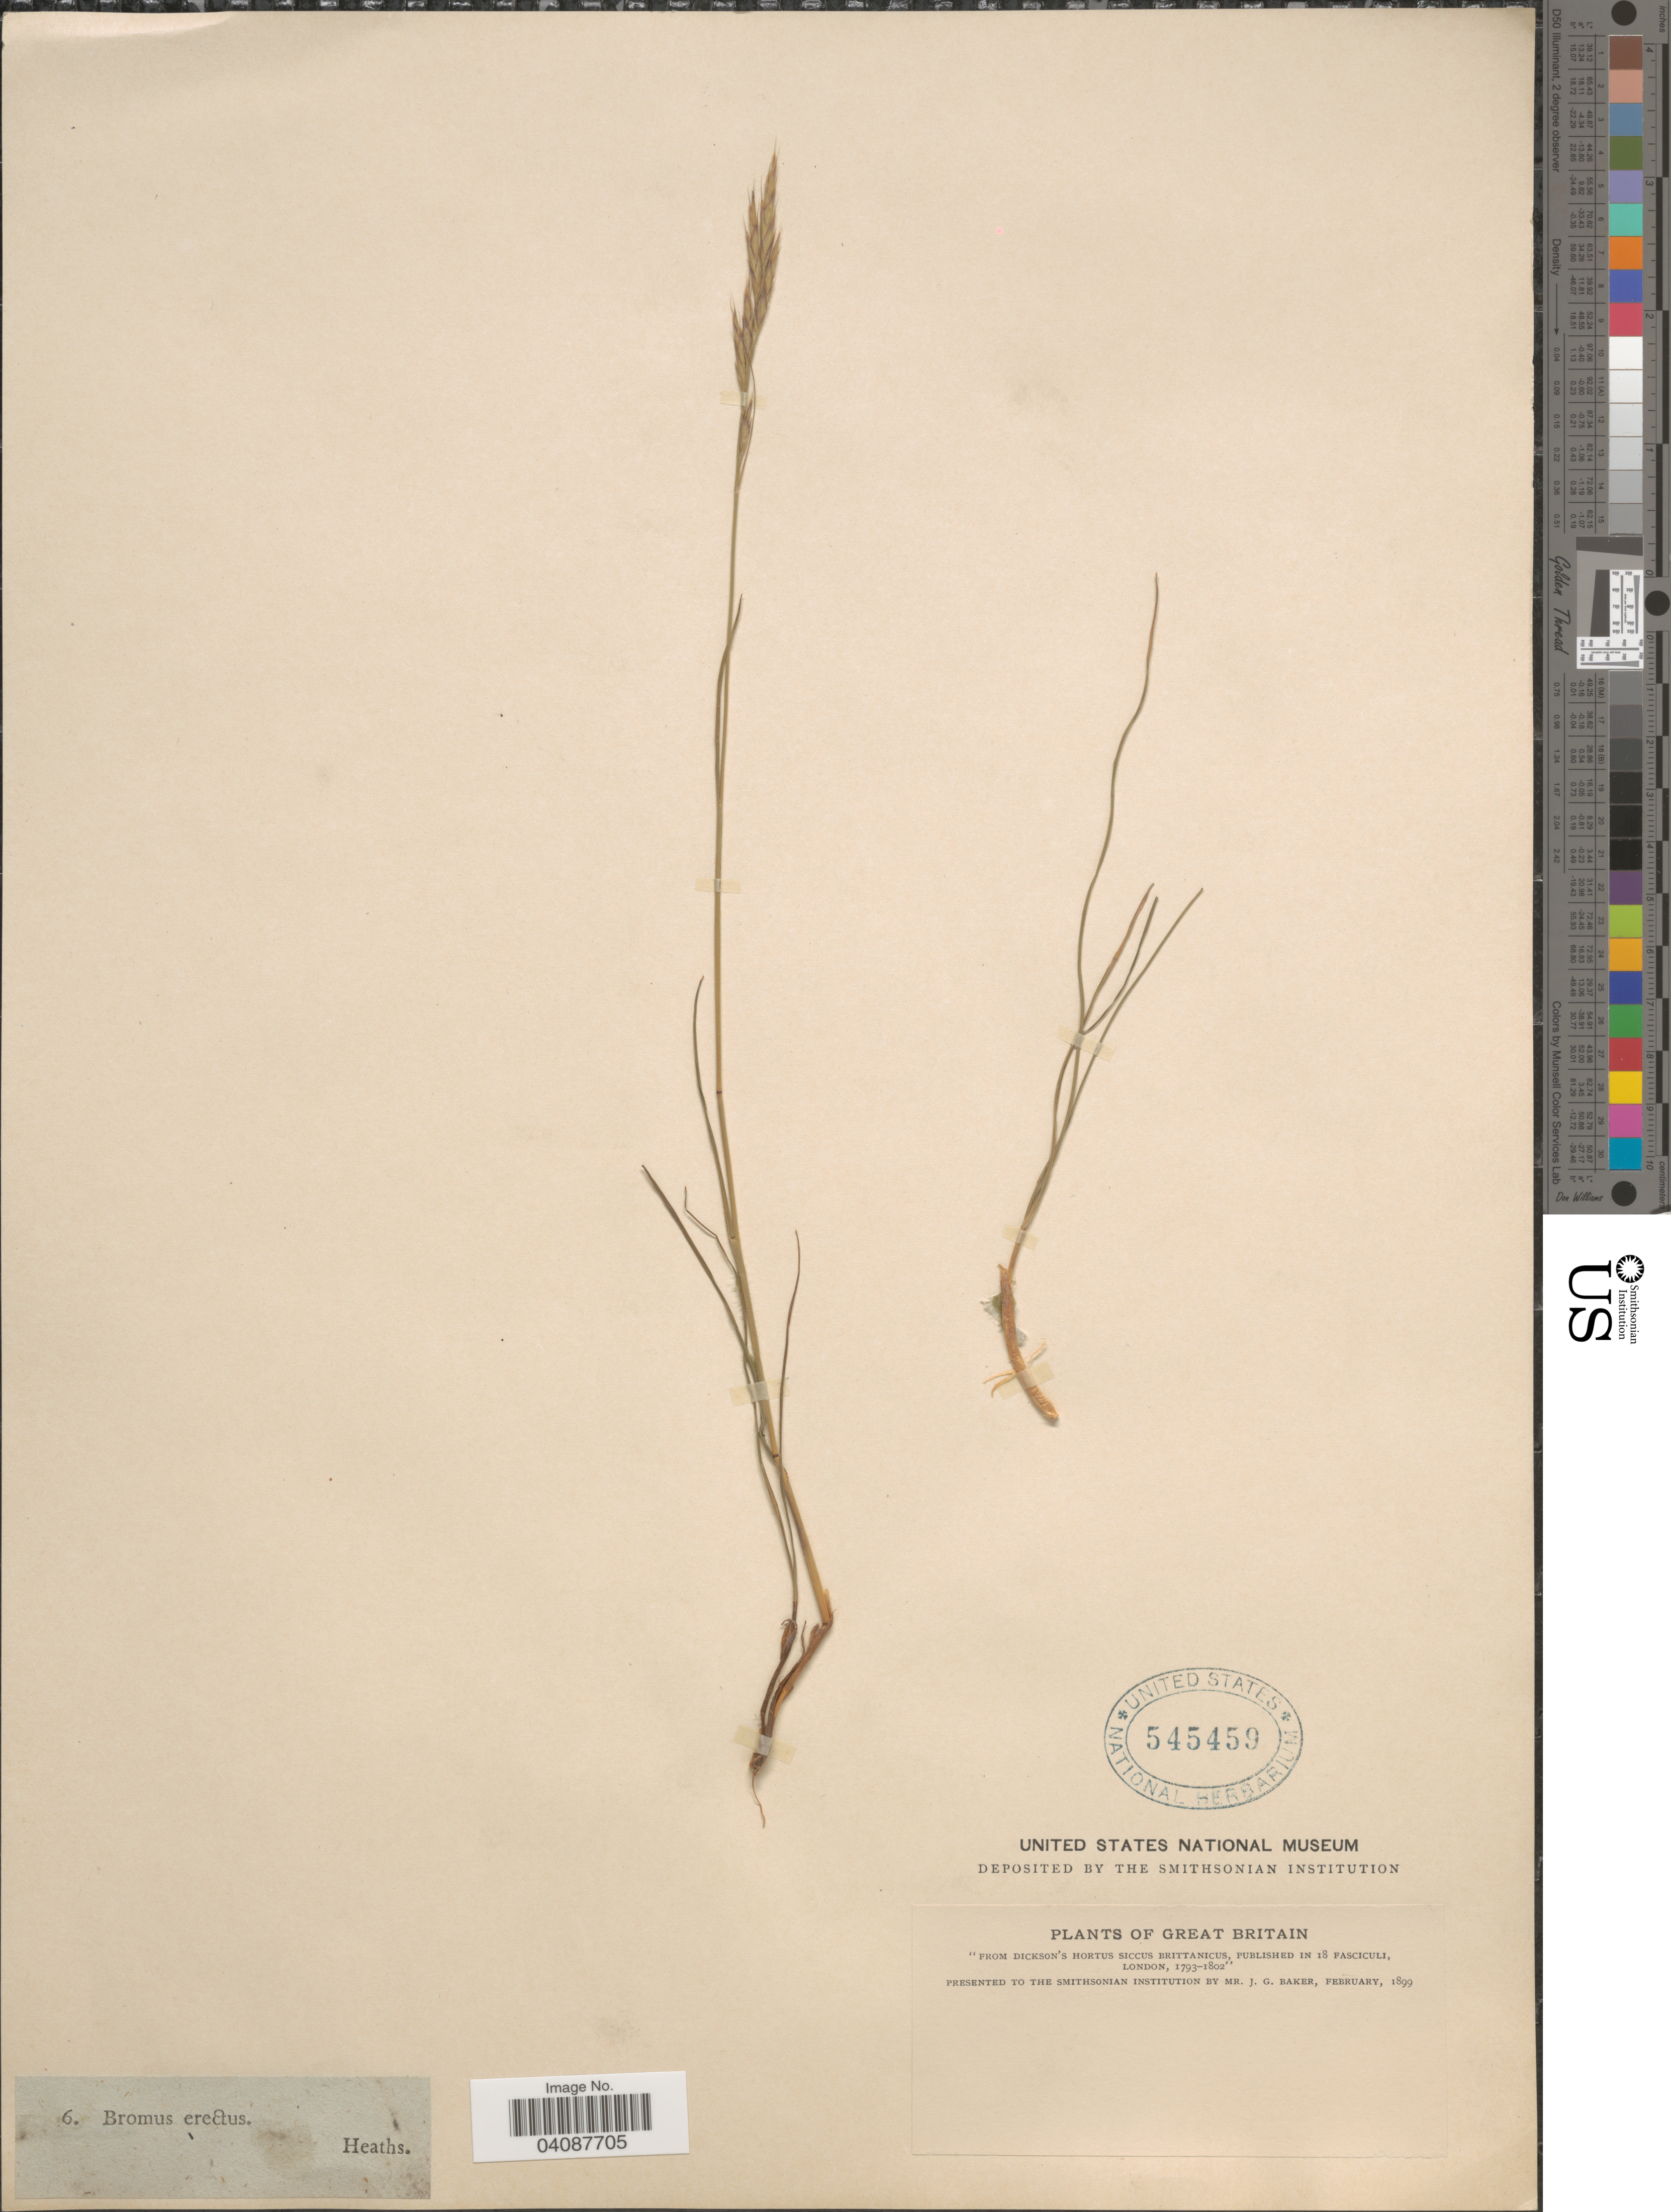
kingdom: Plantae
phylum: Tracheophyta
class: Liliopsida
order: Poales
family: Poaceae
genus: Bromus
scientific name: Bromus erectus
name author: Huds.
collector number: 6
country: United Kingdom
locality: Great Britain.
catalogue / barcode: US 545459